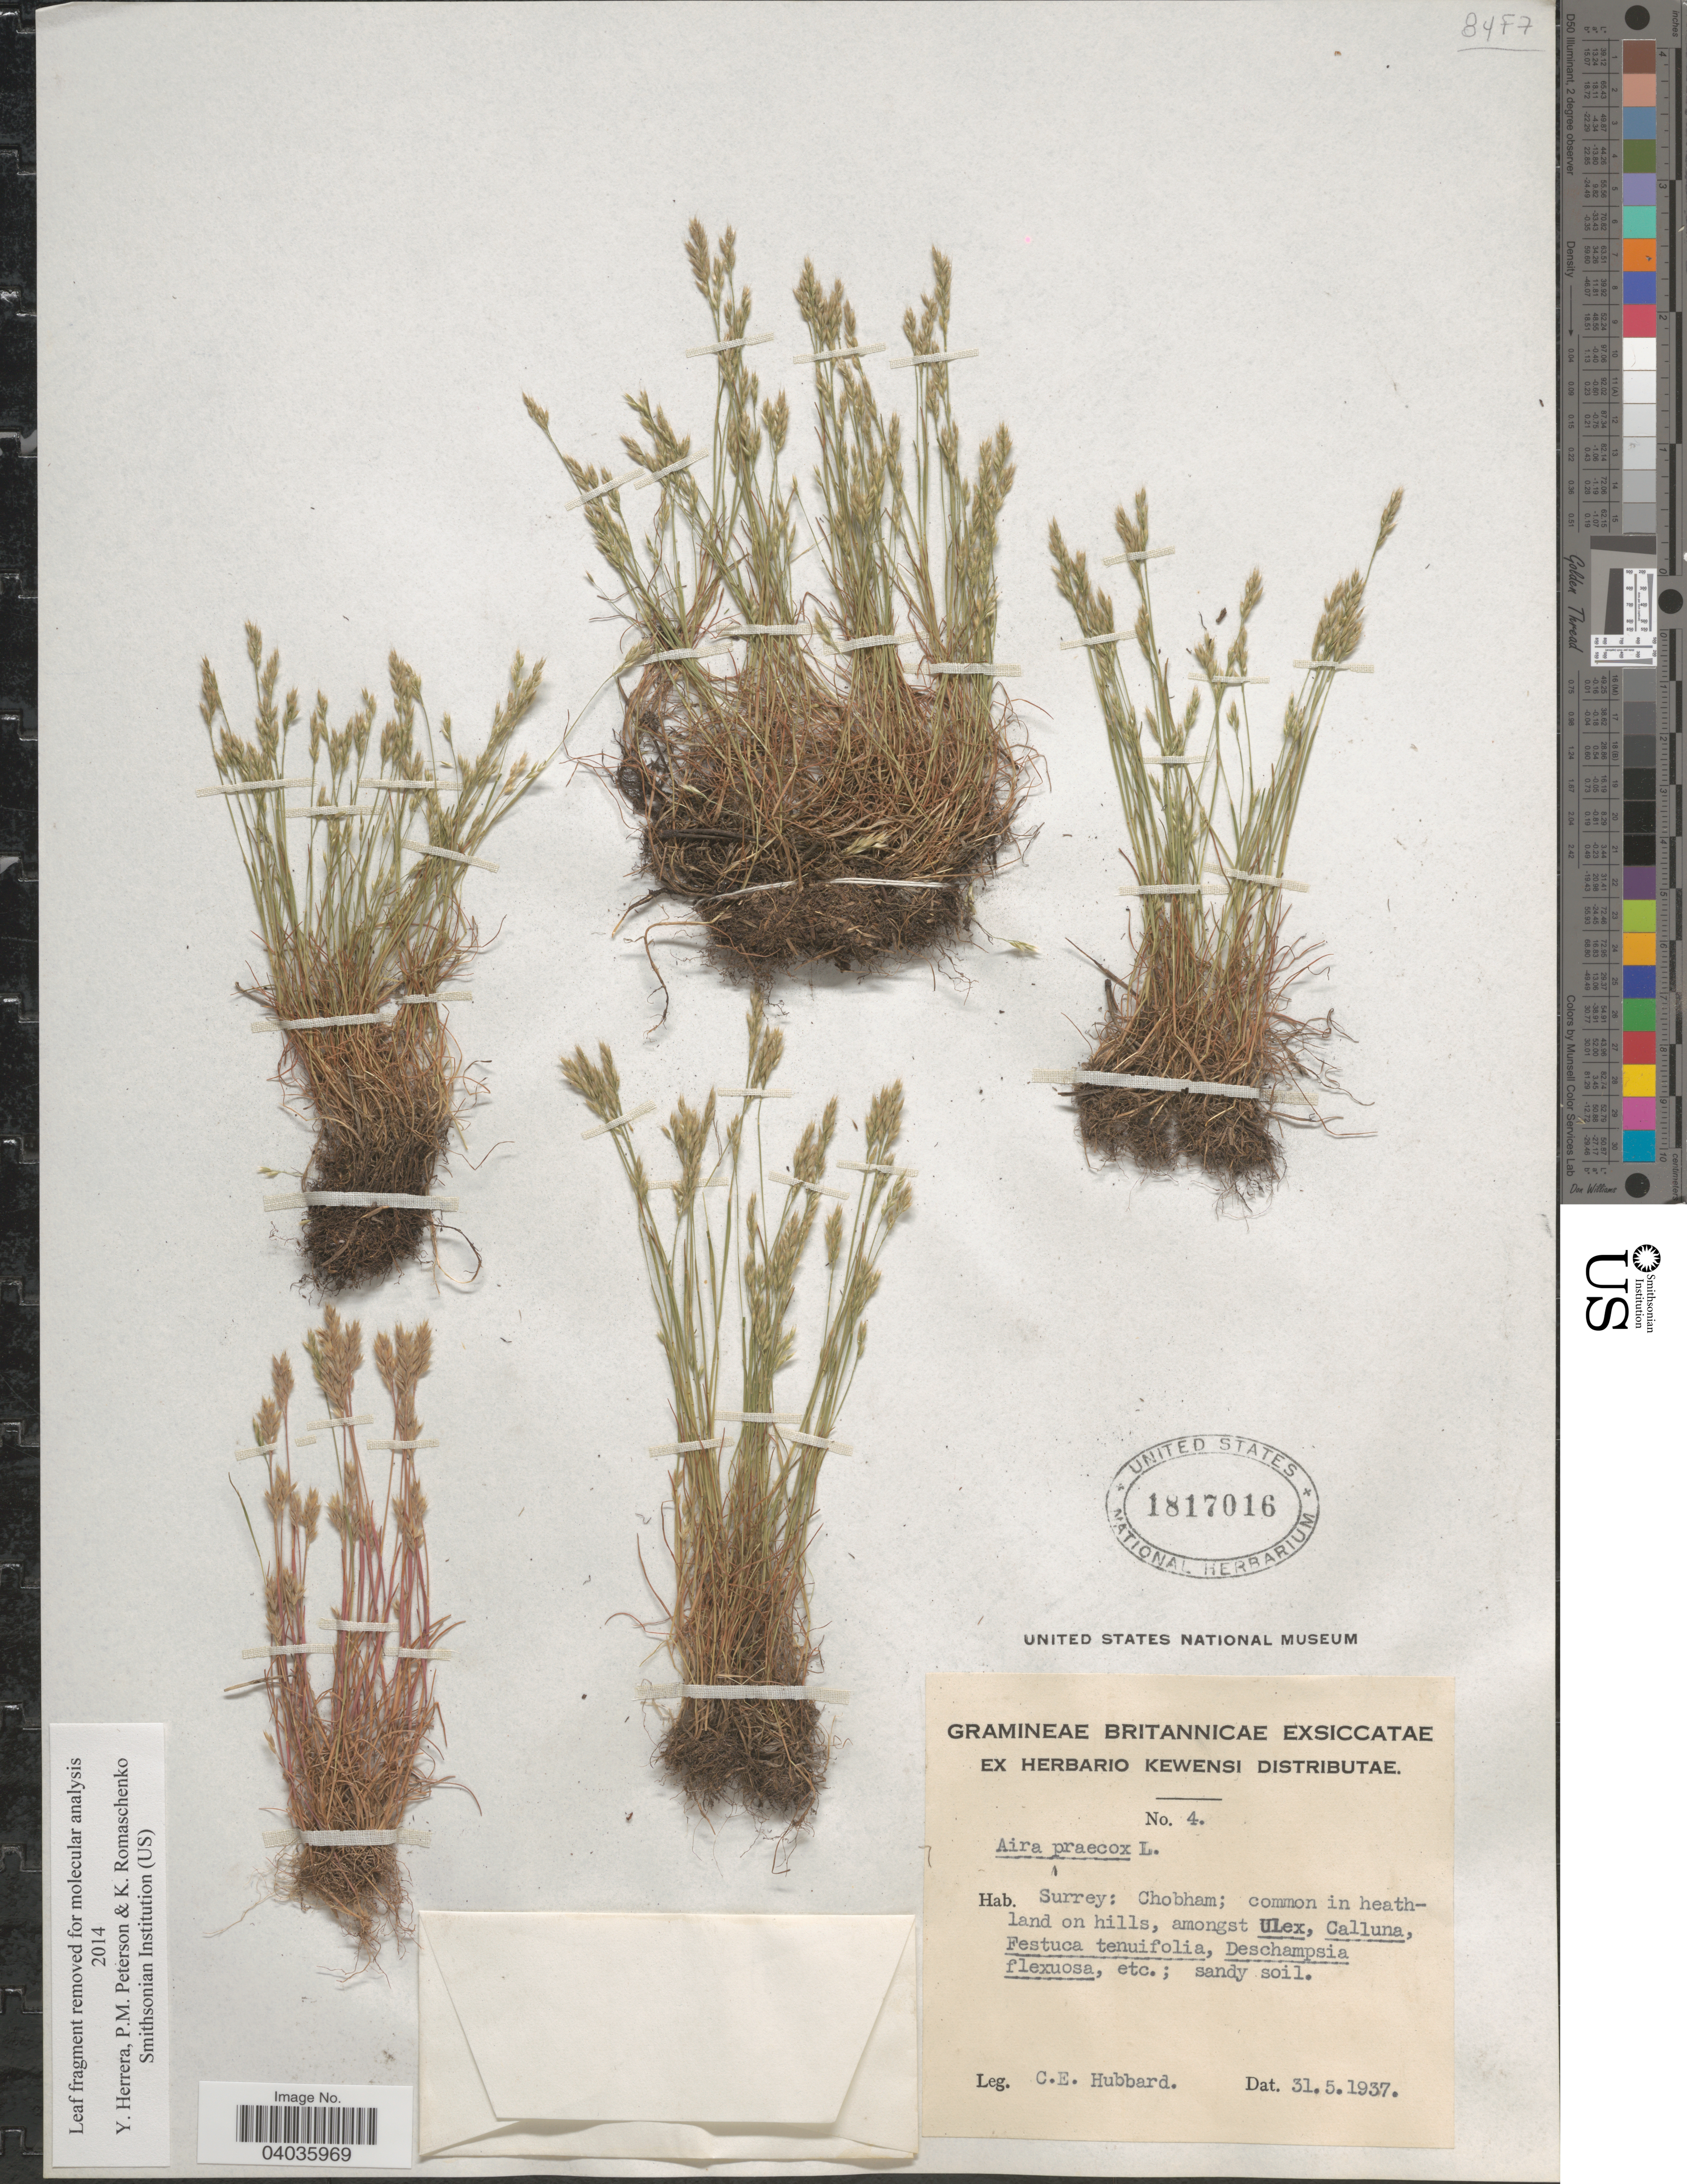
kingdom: Plantae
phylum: Tracheophyta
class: Liliopsida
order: Poales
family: Poaceae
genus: Aira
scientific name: Aira praecox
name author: L.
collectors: C. E. Hubbard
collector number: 4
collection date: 1937-05-31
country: United Kingdom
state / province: England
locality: Britannicae. Surrey: Chobham.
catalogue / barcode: US 1817016